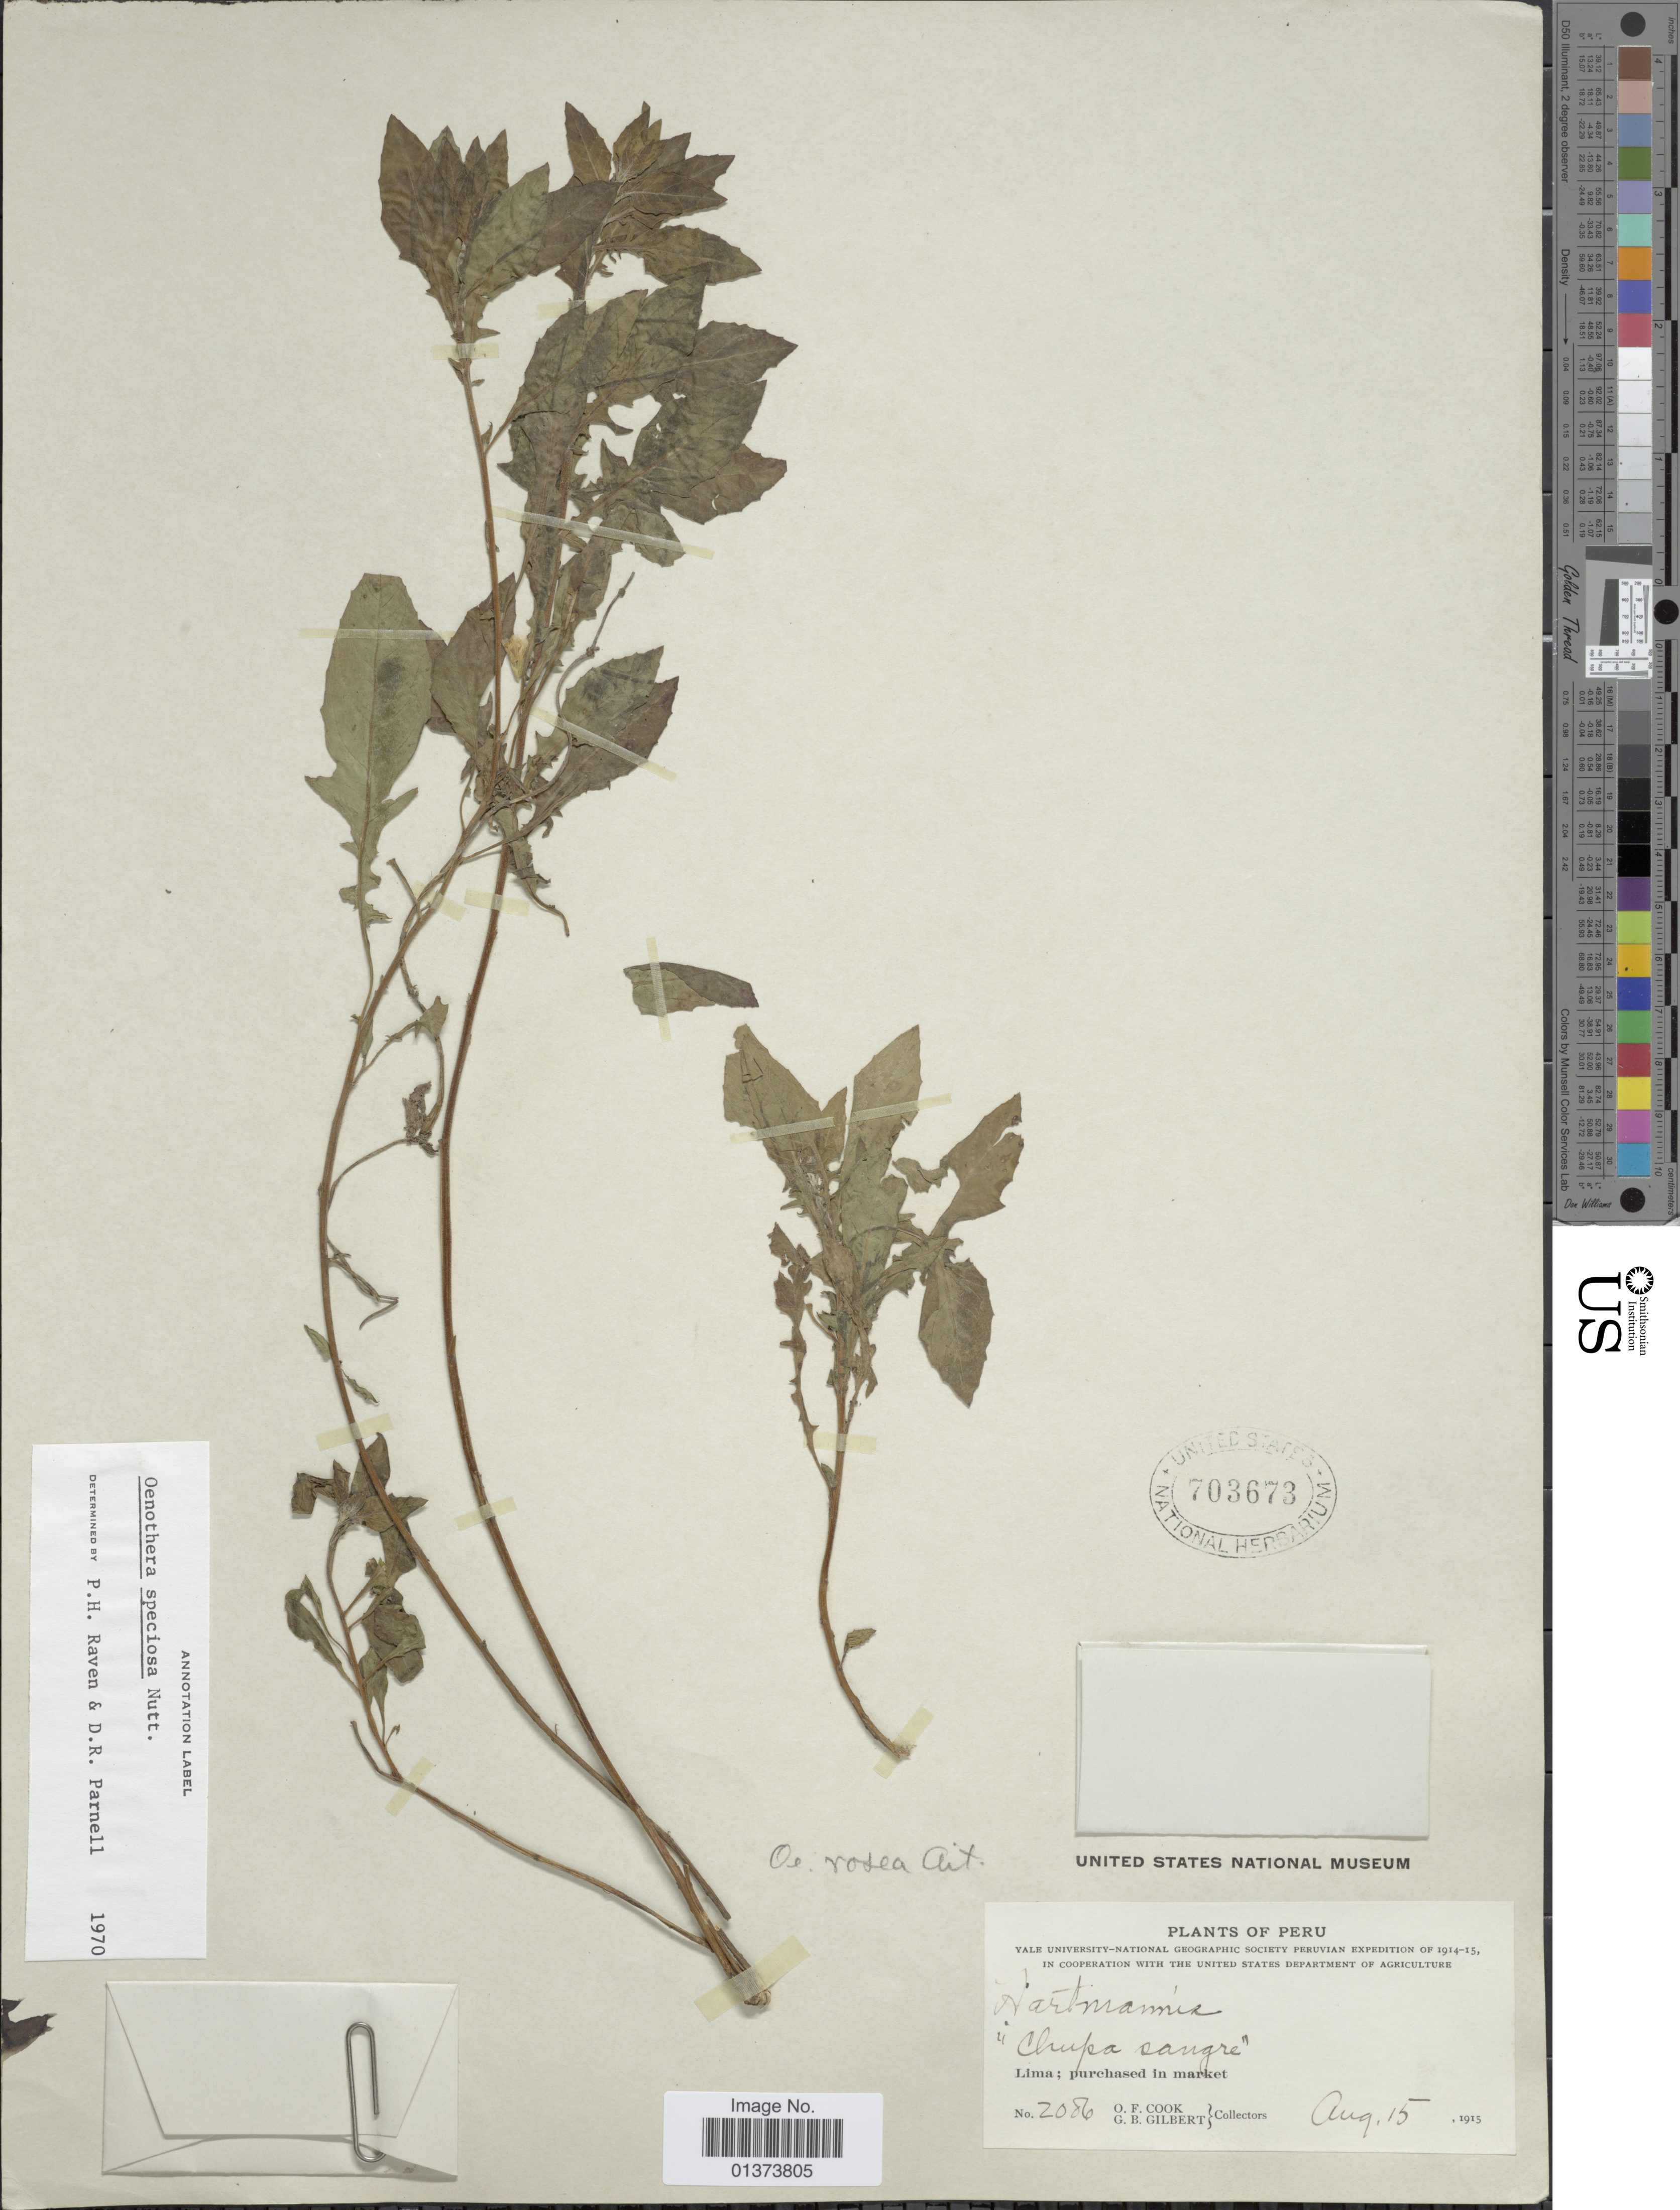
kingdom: Plantae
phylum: Tracheophyta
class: Magnoliopsida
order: Myrtales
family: Onagraceae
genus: Oenothera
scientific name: Oenothera speciosa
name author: Nutt.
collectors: O. F. Cook & G. B. Gilbert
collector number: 2086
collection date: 1915-08-15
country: Peru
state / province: Lima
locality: Chupa sangre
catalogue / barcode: US 703673